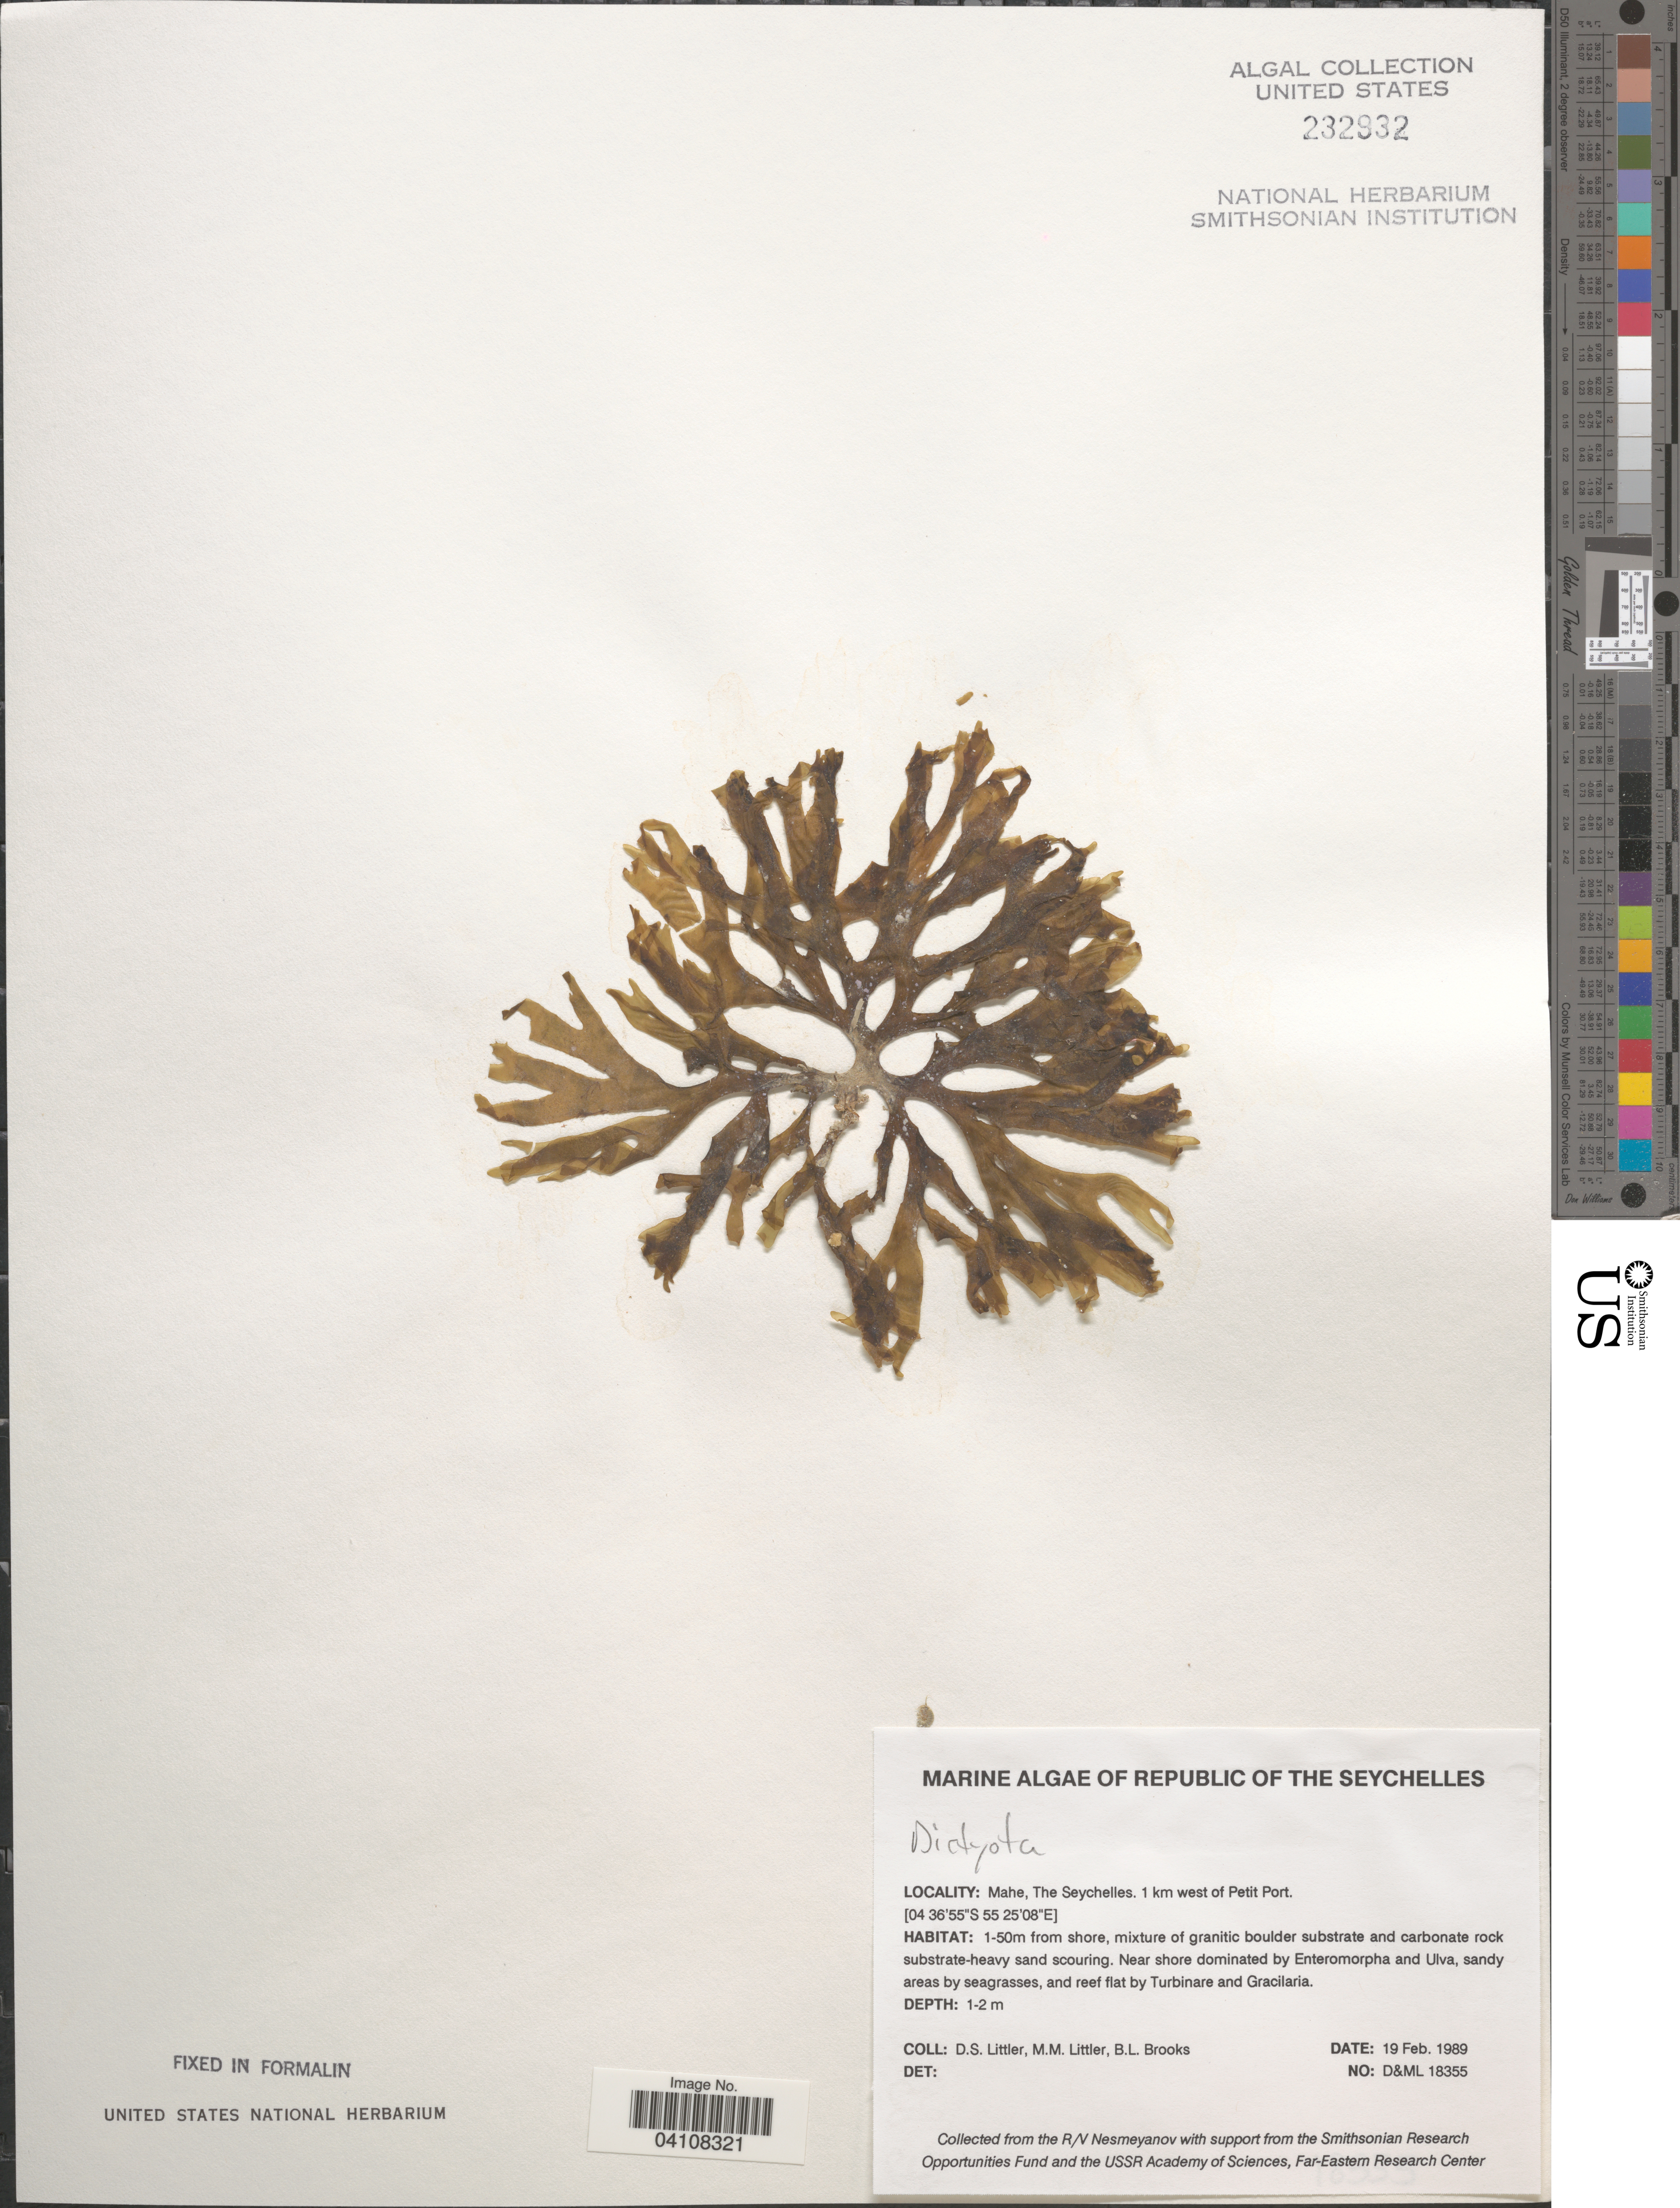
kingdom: Chromista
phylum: Ochrophyta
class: Phaeophyceae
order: Dictyotales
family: Dictyotaceae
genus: Dictyota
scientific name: Dictyota sp.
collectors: D. S. Littler & B. Brooks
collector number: D&ML18355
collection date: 1989-02-19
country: Seychelles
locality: Republic of The Seychelles. Mahe. 1 km west of Petit Port. 1-50m from shore.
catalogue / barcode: US 232932